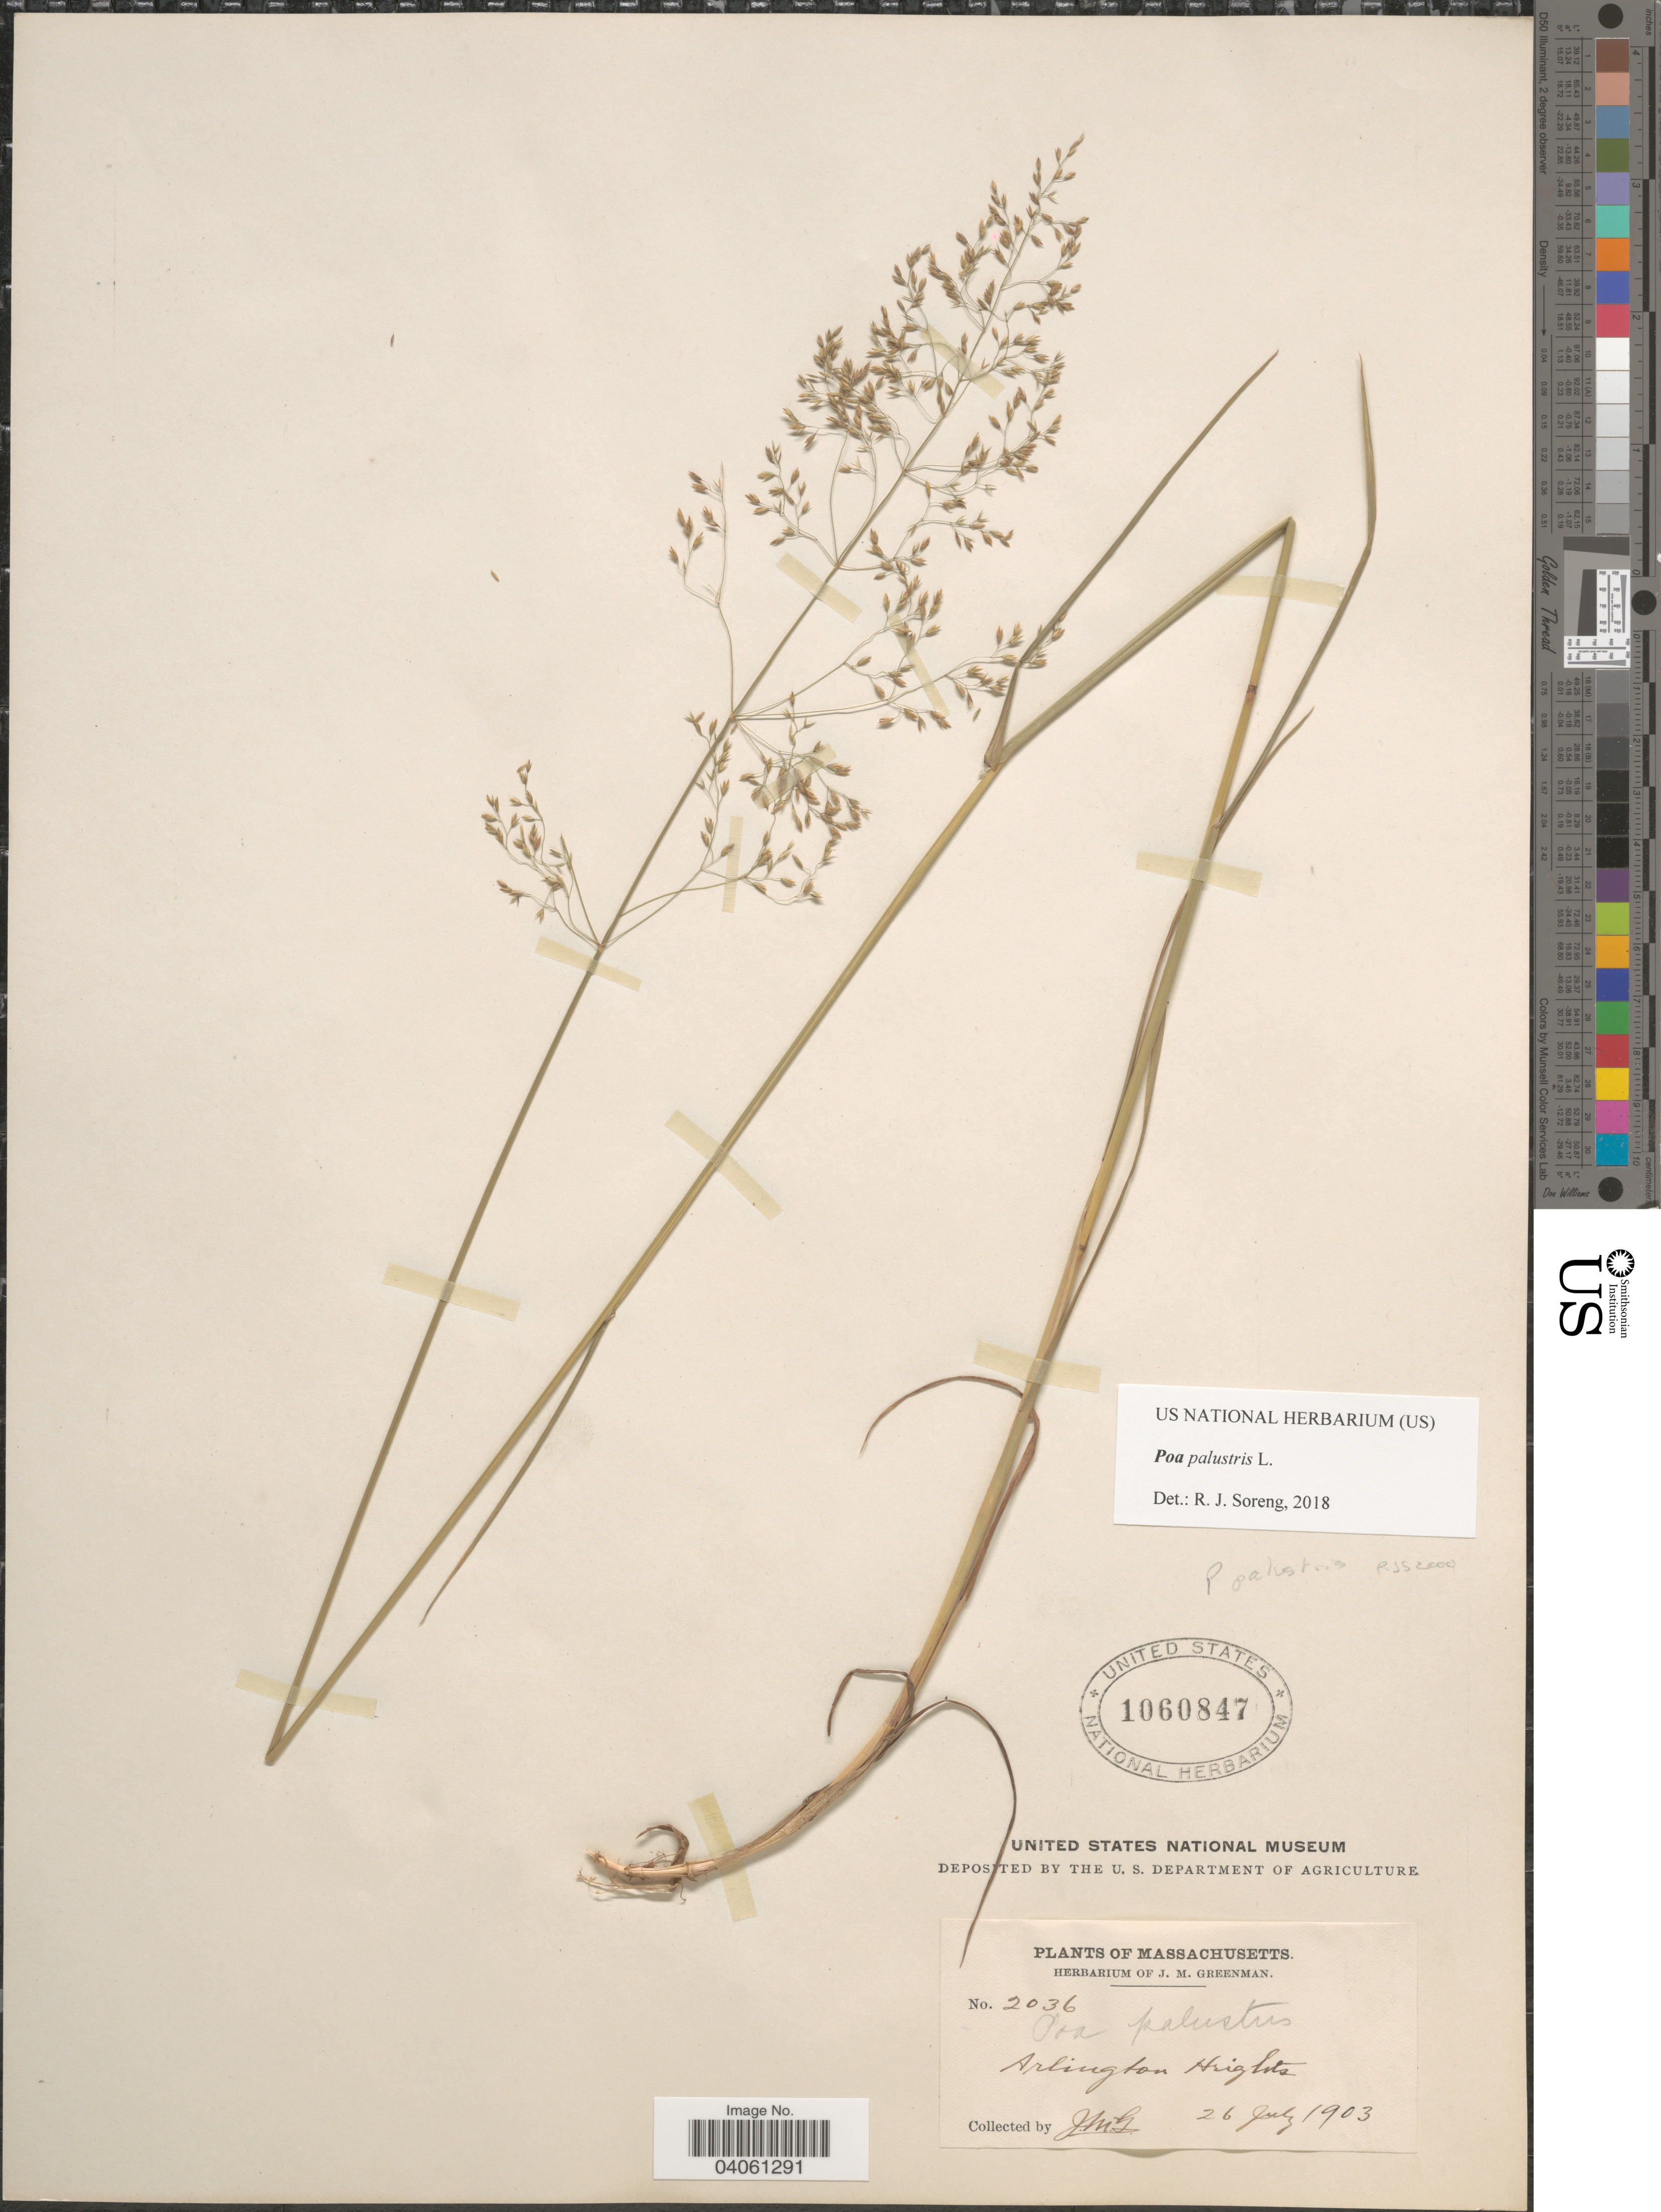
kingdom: Plantae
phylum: Tracheophyta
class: Liliopsida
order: Poales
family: Poaceae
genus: Poa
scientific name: Poa palustris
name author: L.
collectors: J. M. Greenman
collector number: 2036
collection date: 1903-07-26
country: United States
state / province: Massachusetts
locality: Arlington Heights.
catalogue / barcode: US 1060847